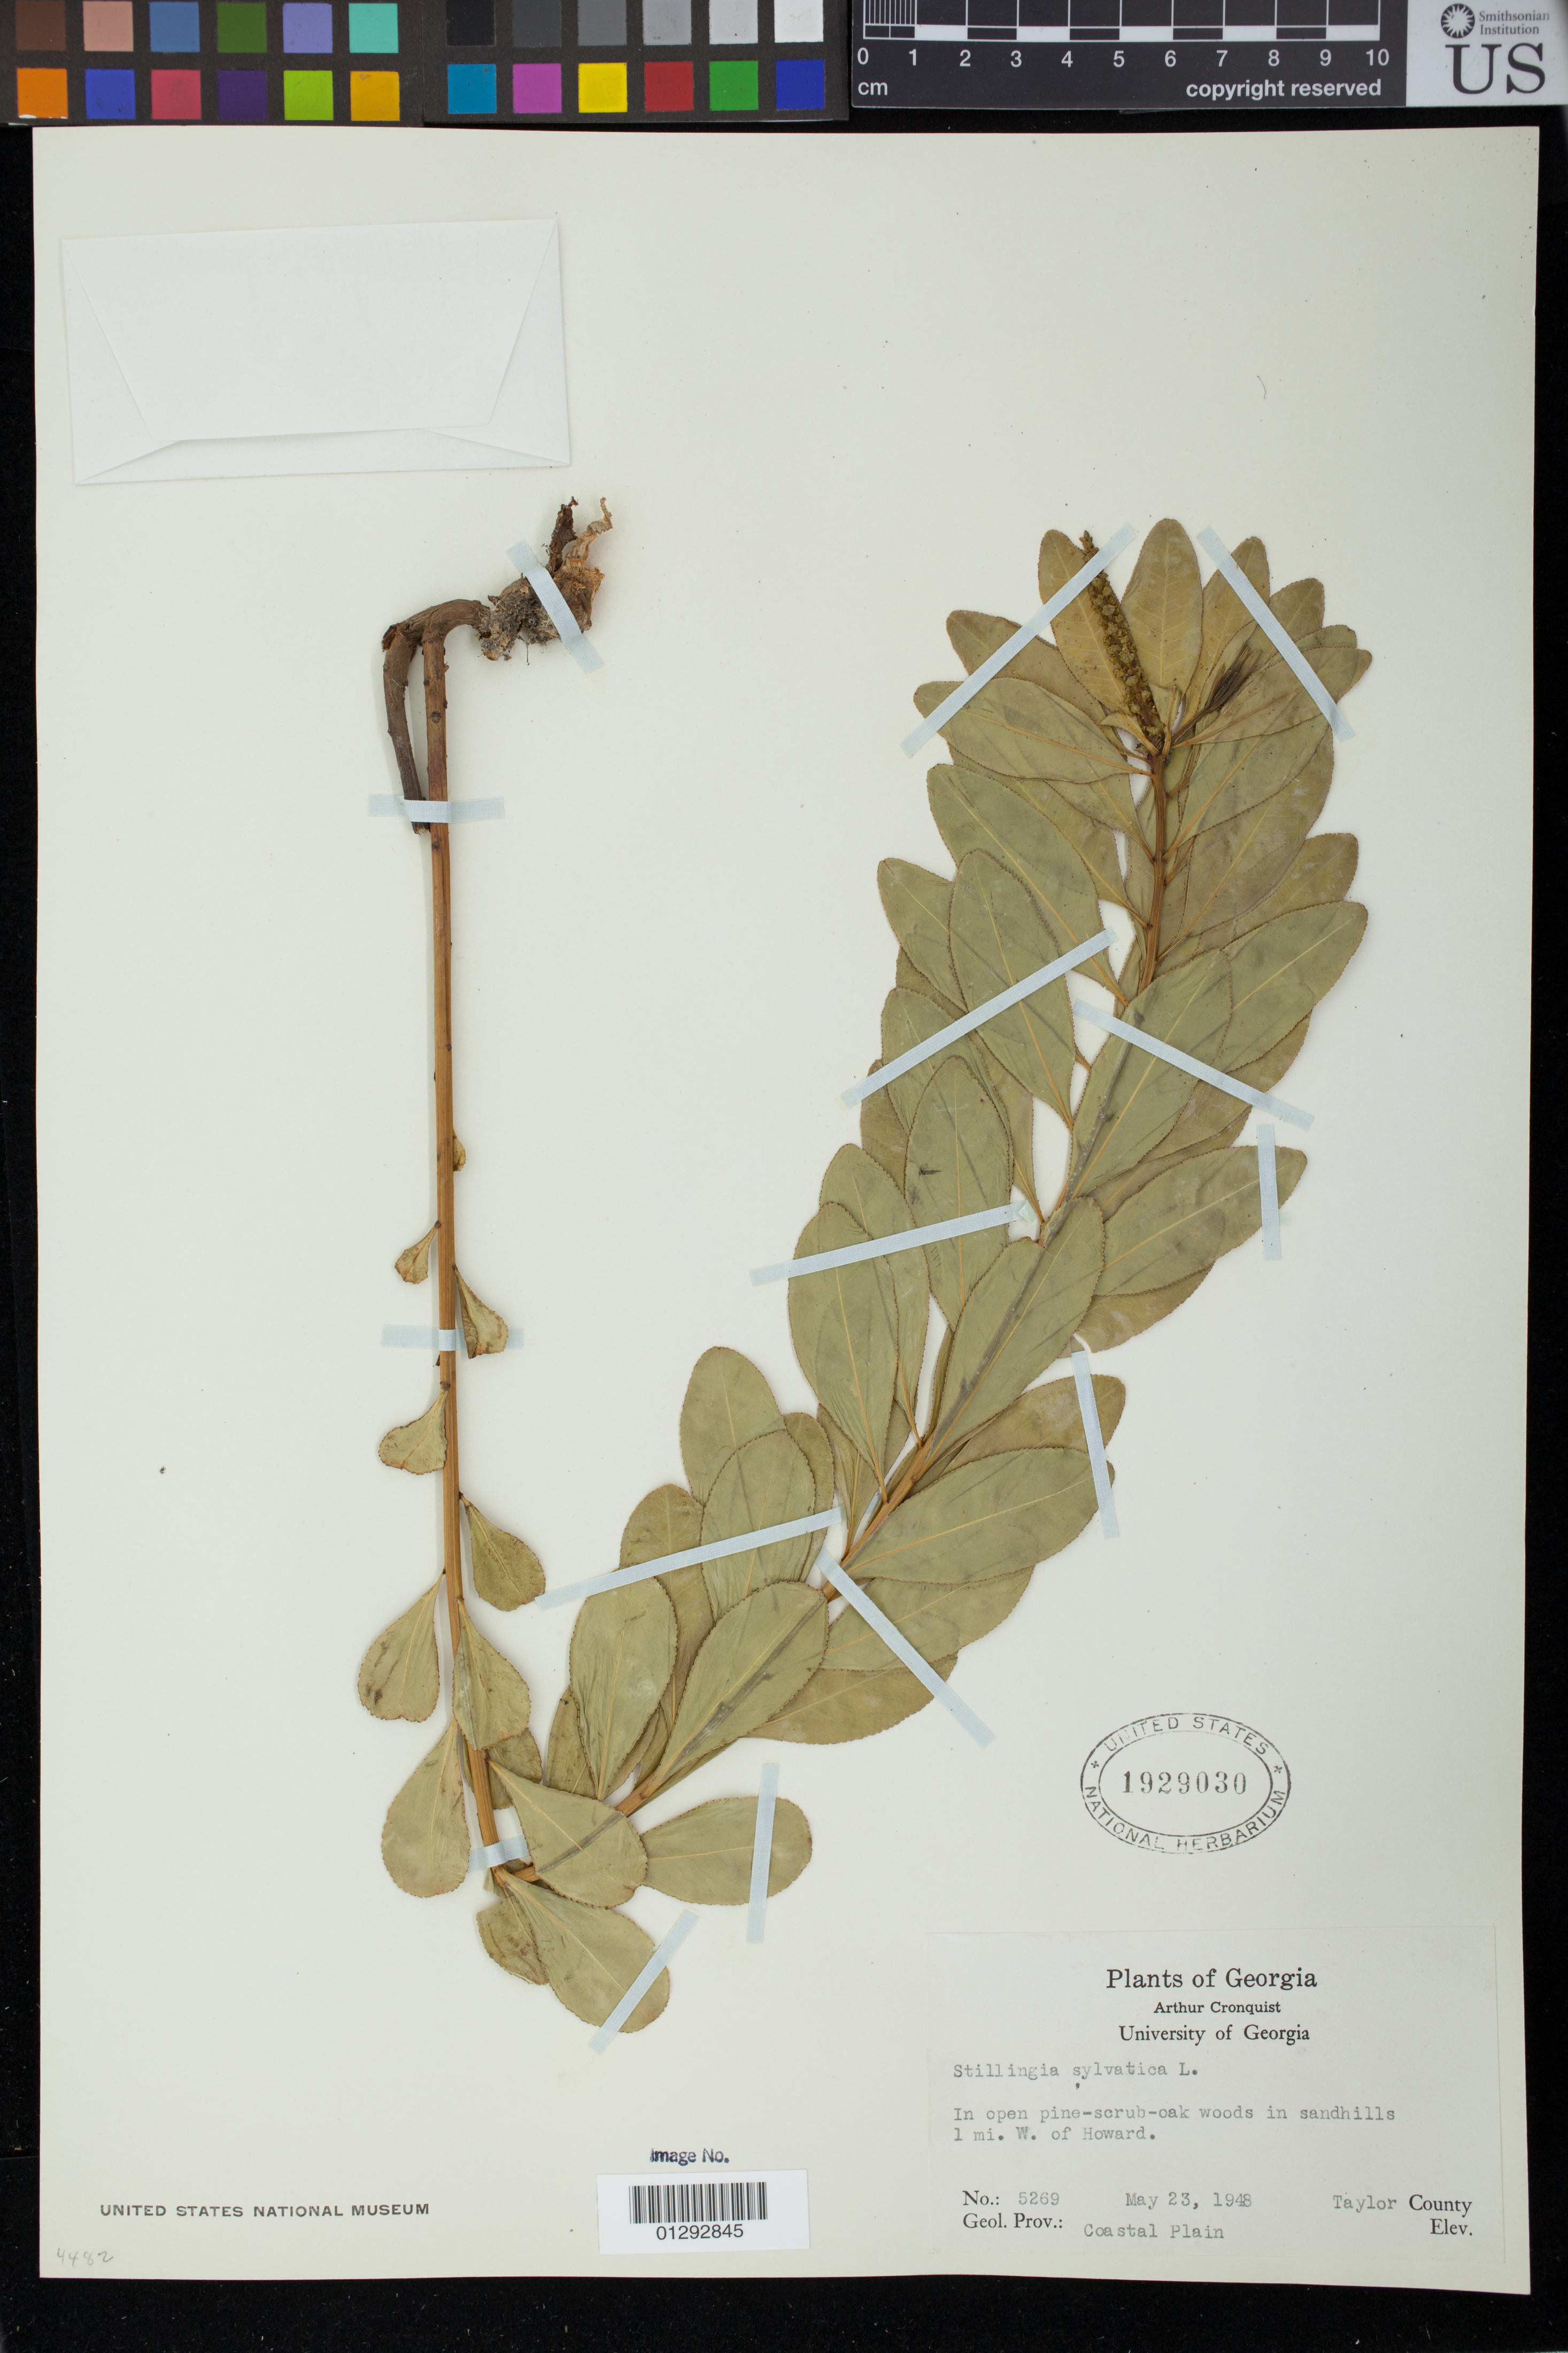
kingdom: Plantae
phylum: Tracheophyta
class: Magnoliopsida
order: Malpighiales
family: Euphorbiaceae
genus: Stillingia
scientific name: Stillingia sylvatica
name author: L.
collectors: A. J. Cronquist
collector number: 5269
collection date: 1948-05-23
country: United States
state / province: Georgia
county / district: Taylor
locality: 1 mi. W. of Howard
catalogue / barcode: US 1929030